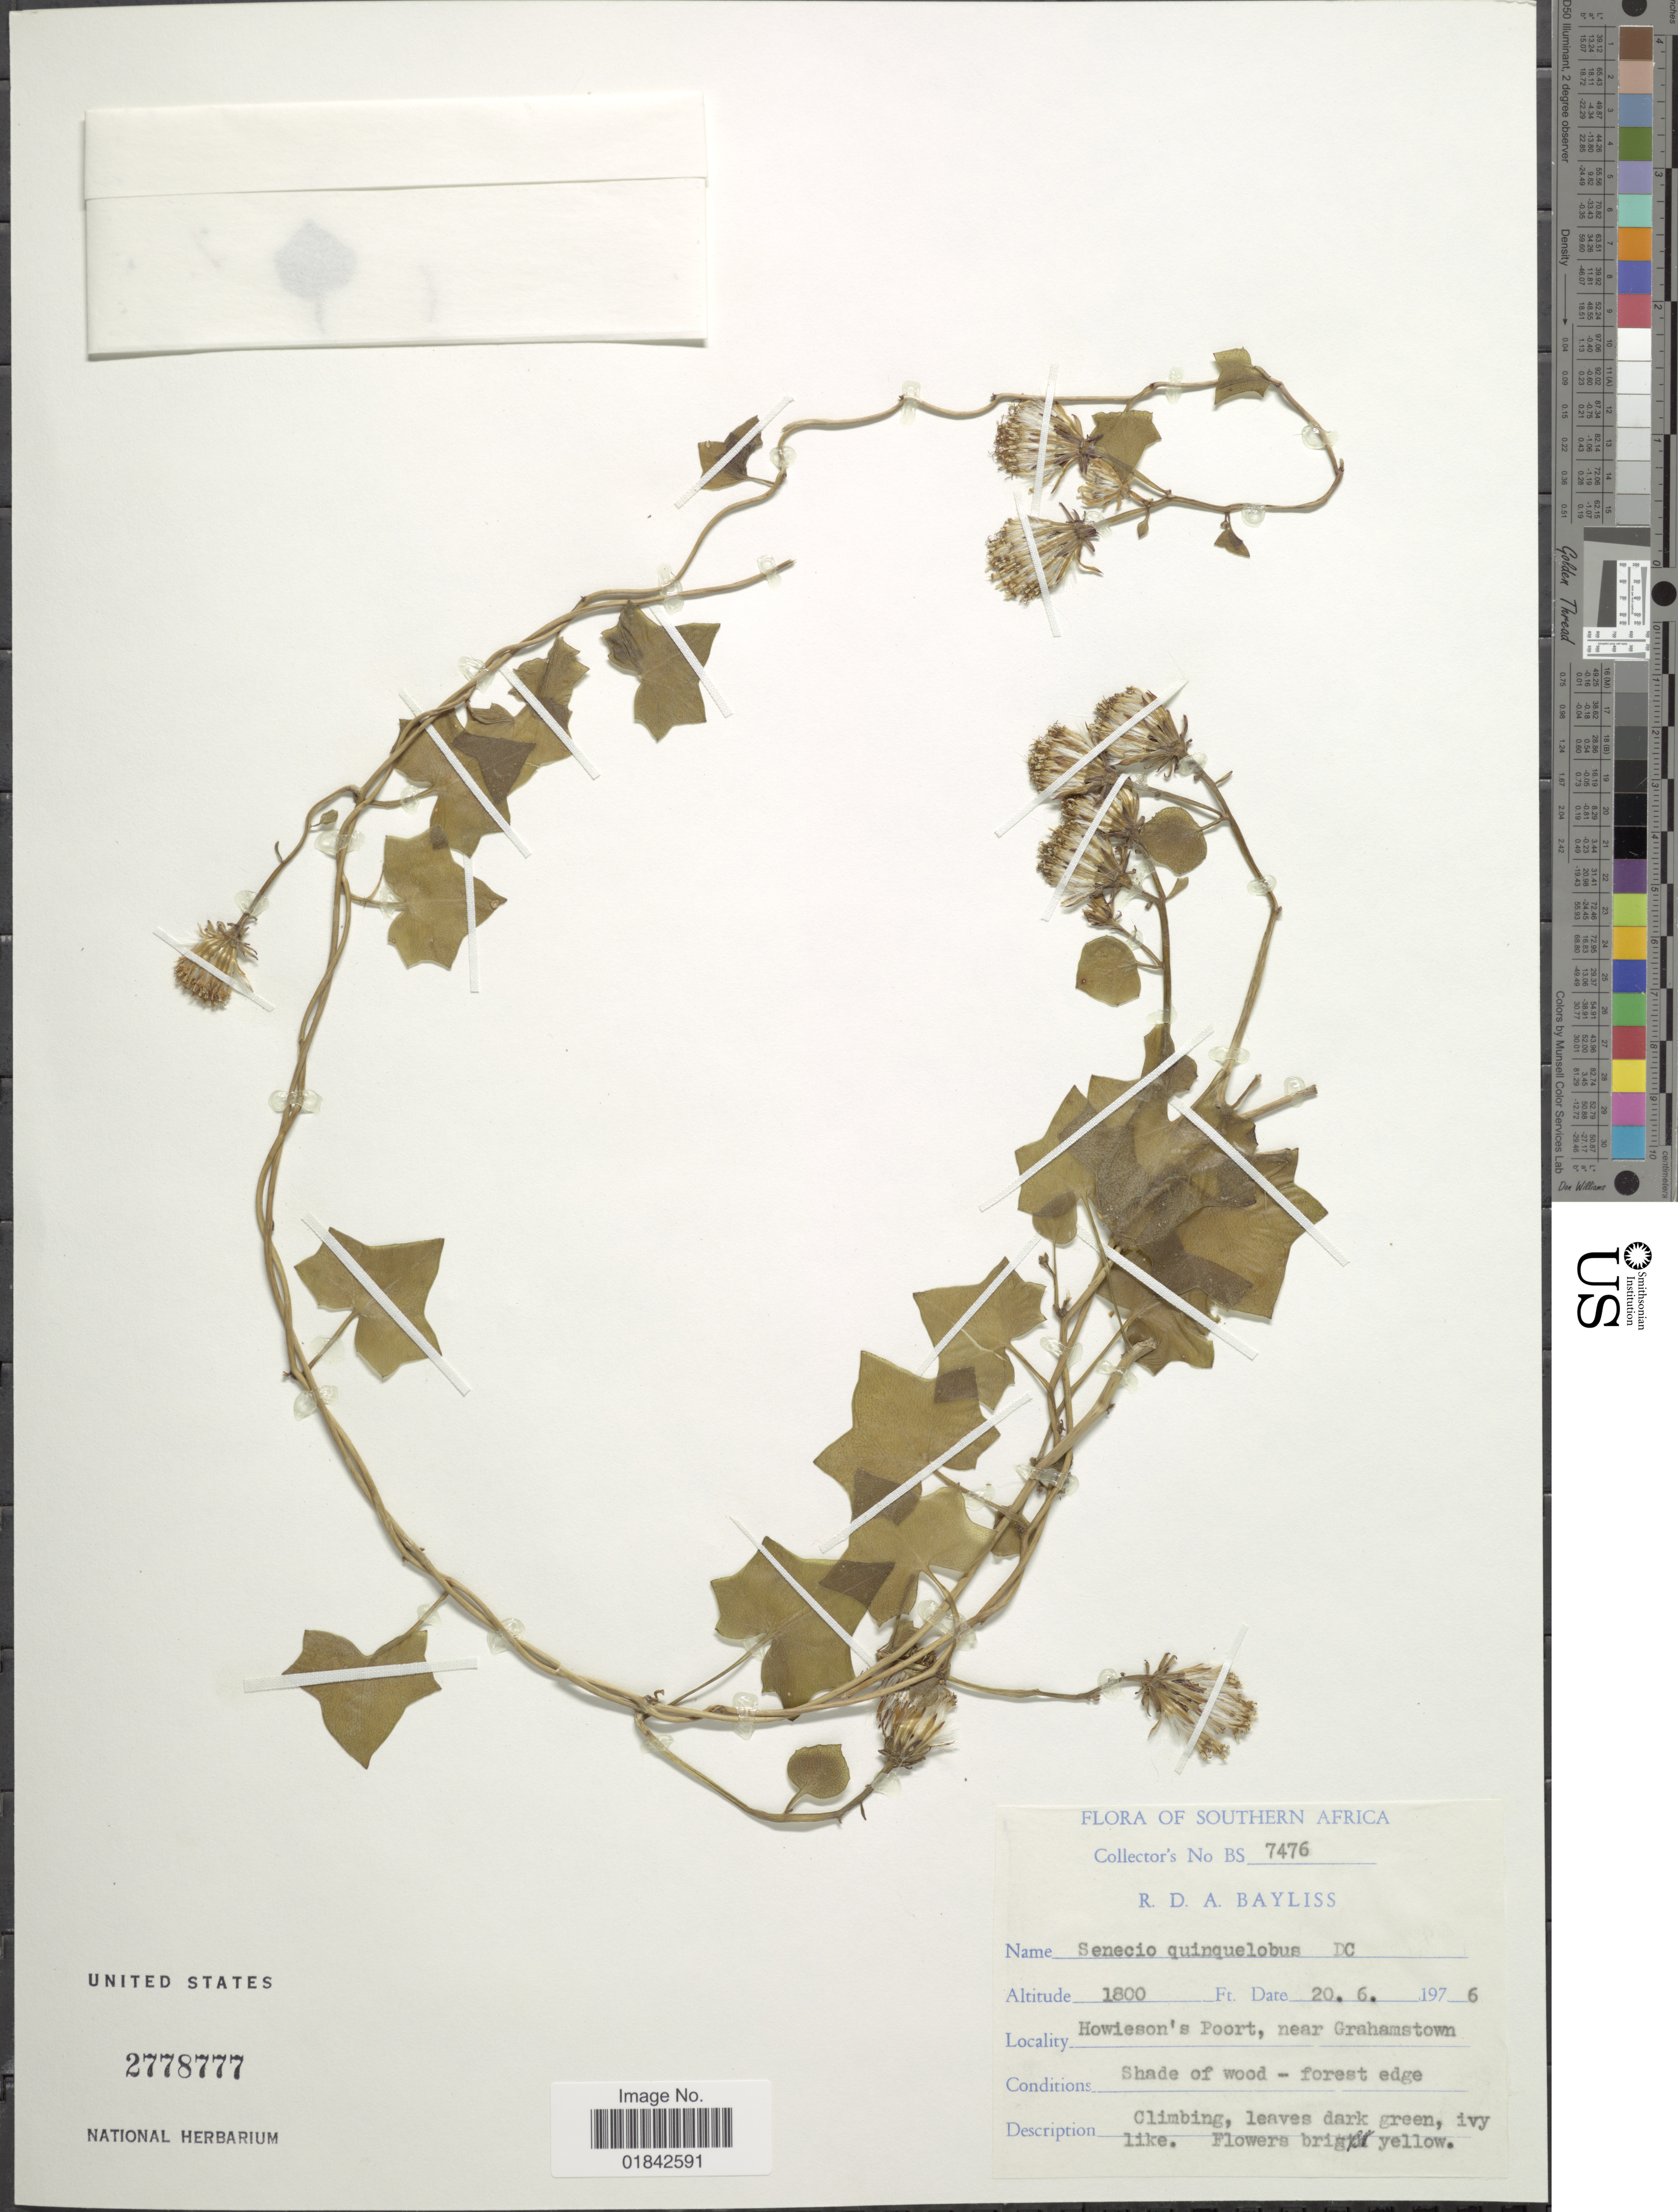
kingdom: Plantae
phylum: Tracheophyta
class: Magnoliopsida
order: Asterales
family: Asteraceae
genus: Senecio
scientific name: Senecio quinquelobus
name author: (Thunb.) DC.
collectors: R. Bayliss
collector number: BS7476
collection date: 1976-06-20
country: South Africa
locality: Howieson's Poort, near Grahamstown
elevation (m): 549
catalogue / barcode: US 2778777